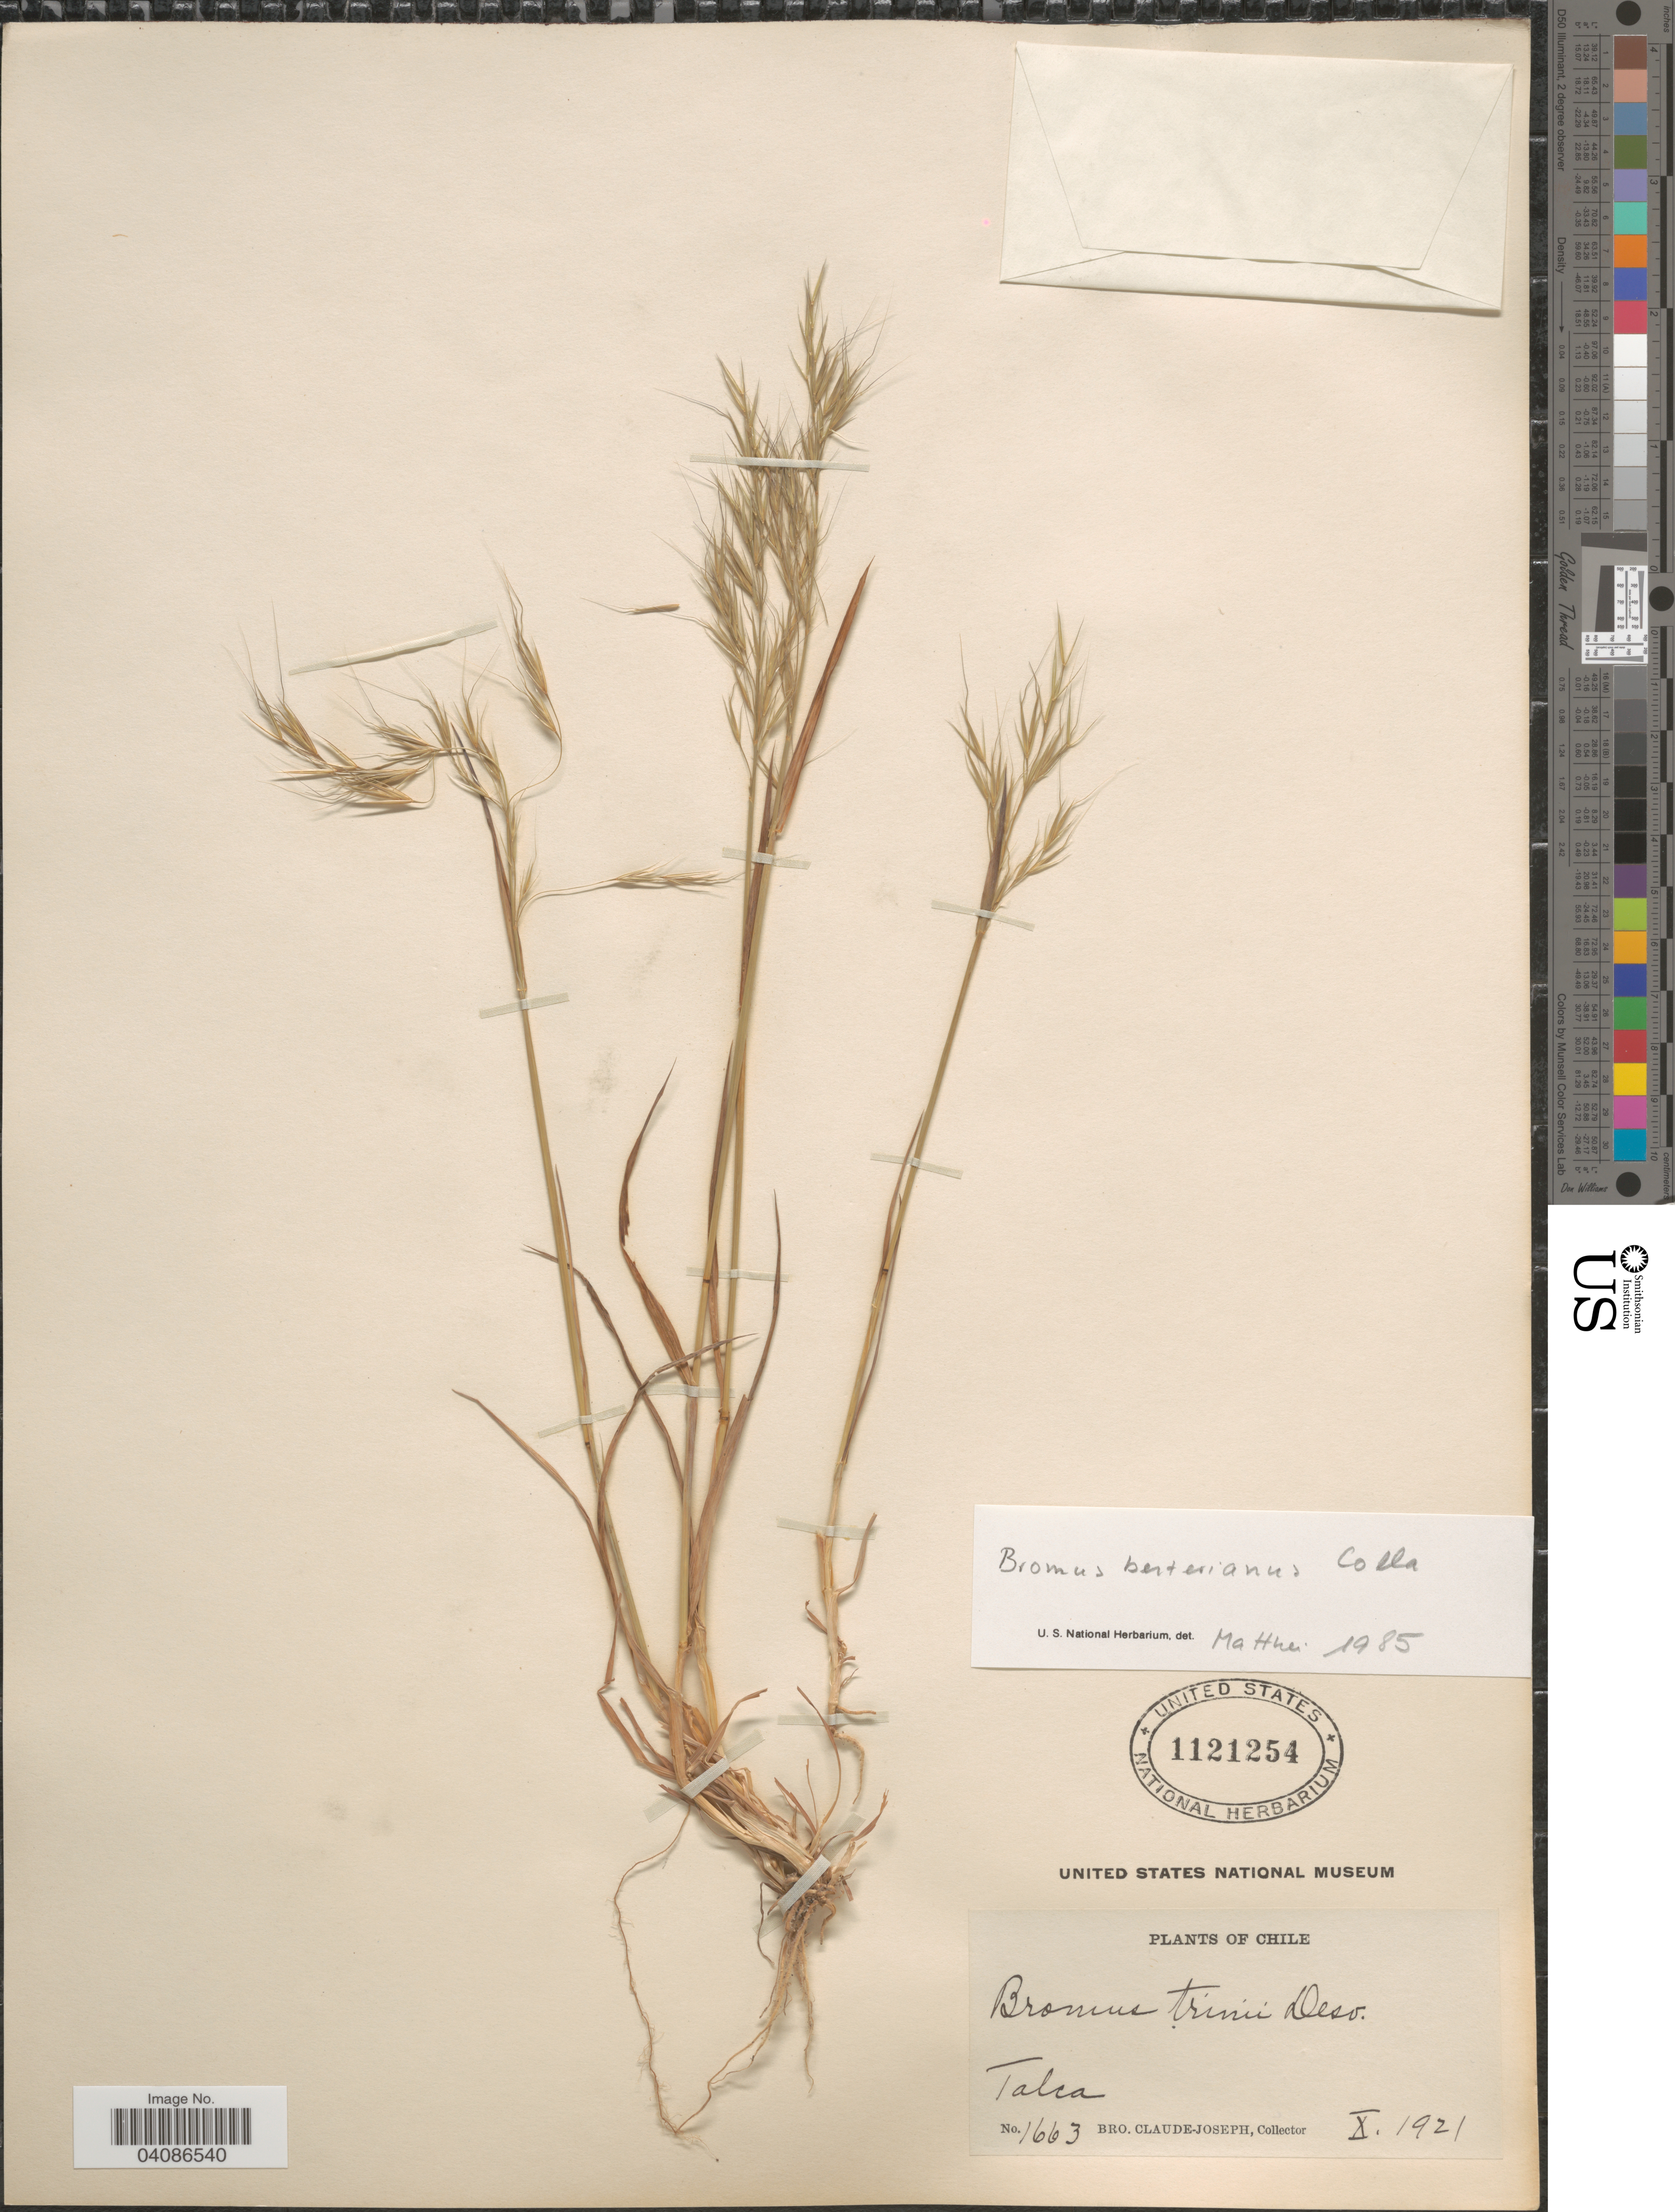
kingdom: Plantae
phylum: Tracheophyta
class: Liliopsida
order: Poales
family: Poaceae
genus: Bromus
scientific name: Bromus berteroanus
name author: Colla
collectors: Bro. Claude-Joseph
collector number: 1663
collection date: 1921-10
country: Chile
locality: Talca.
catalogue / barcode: US 1121254